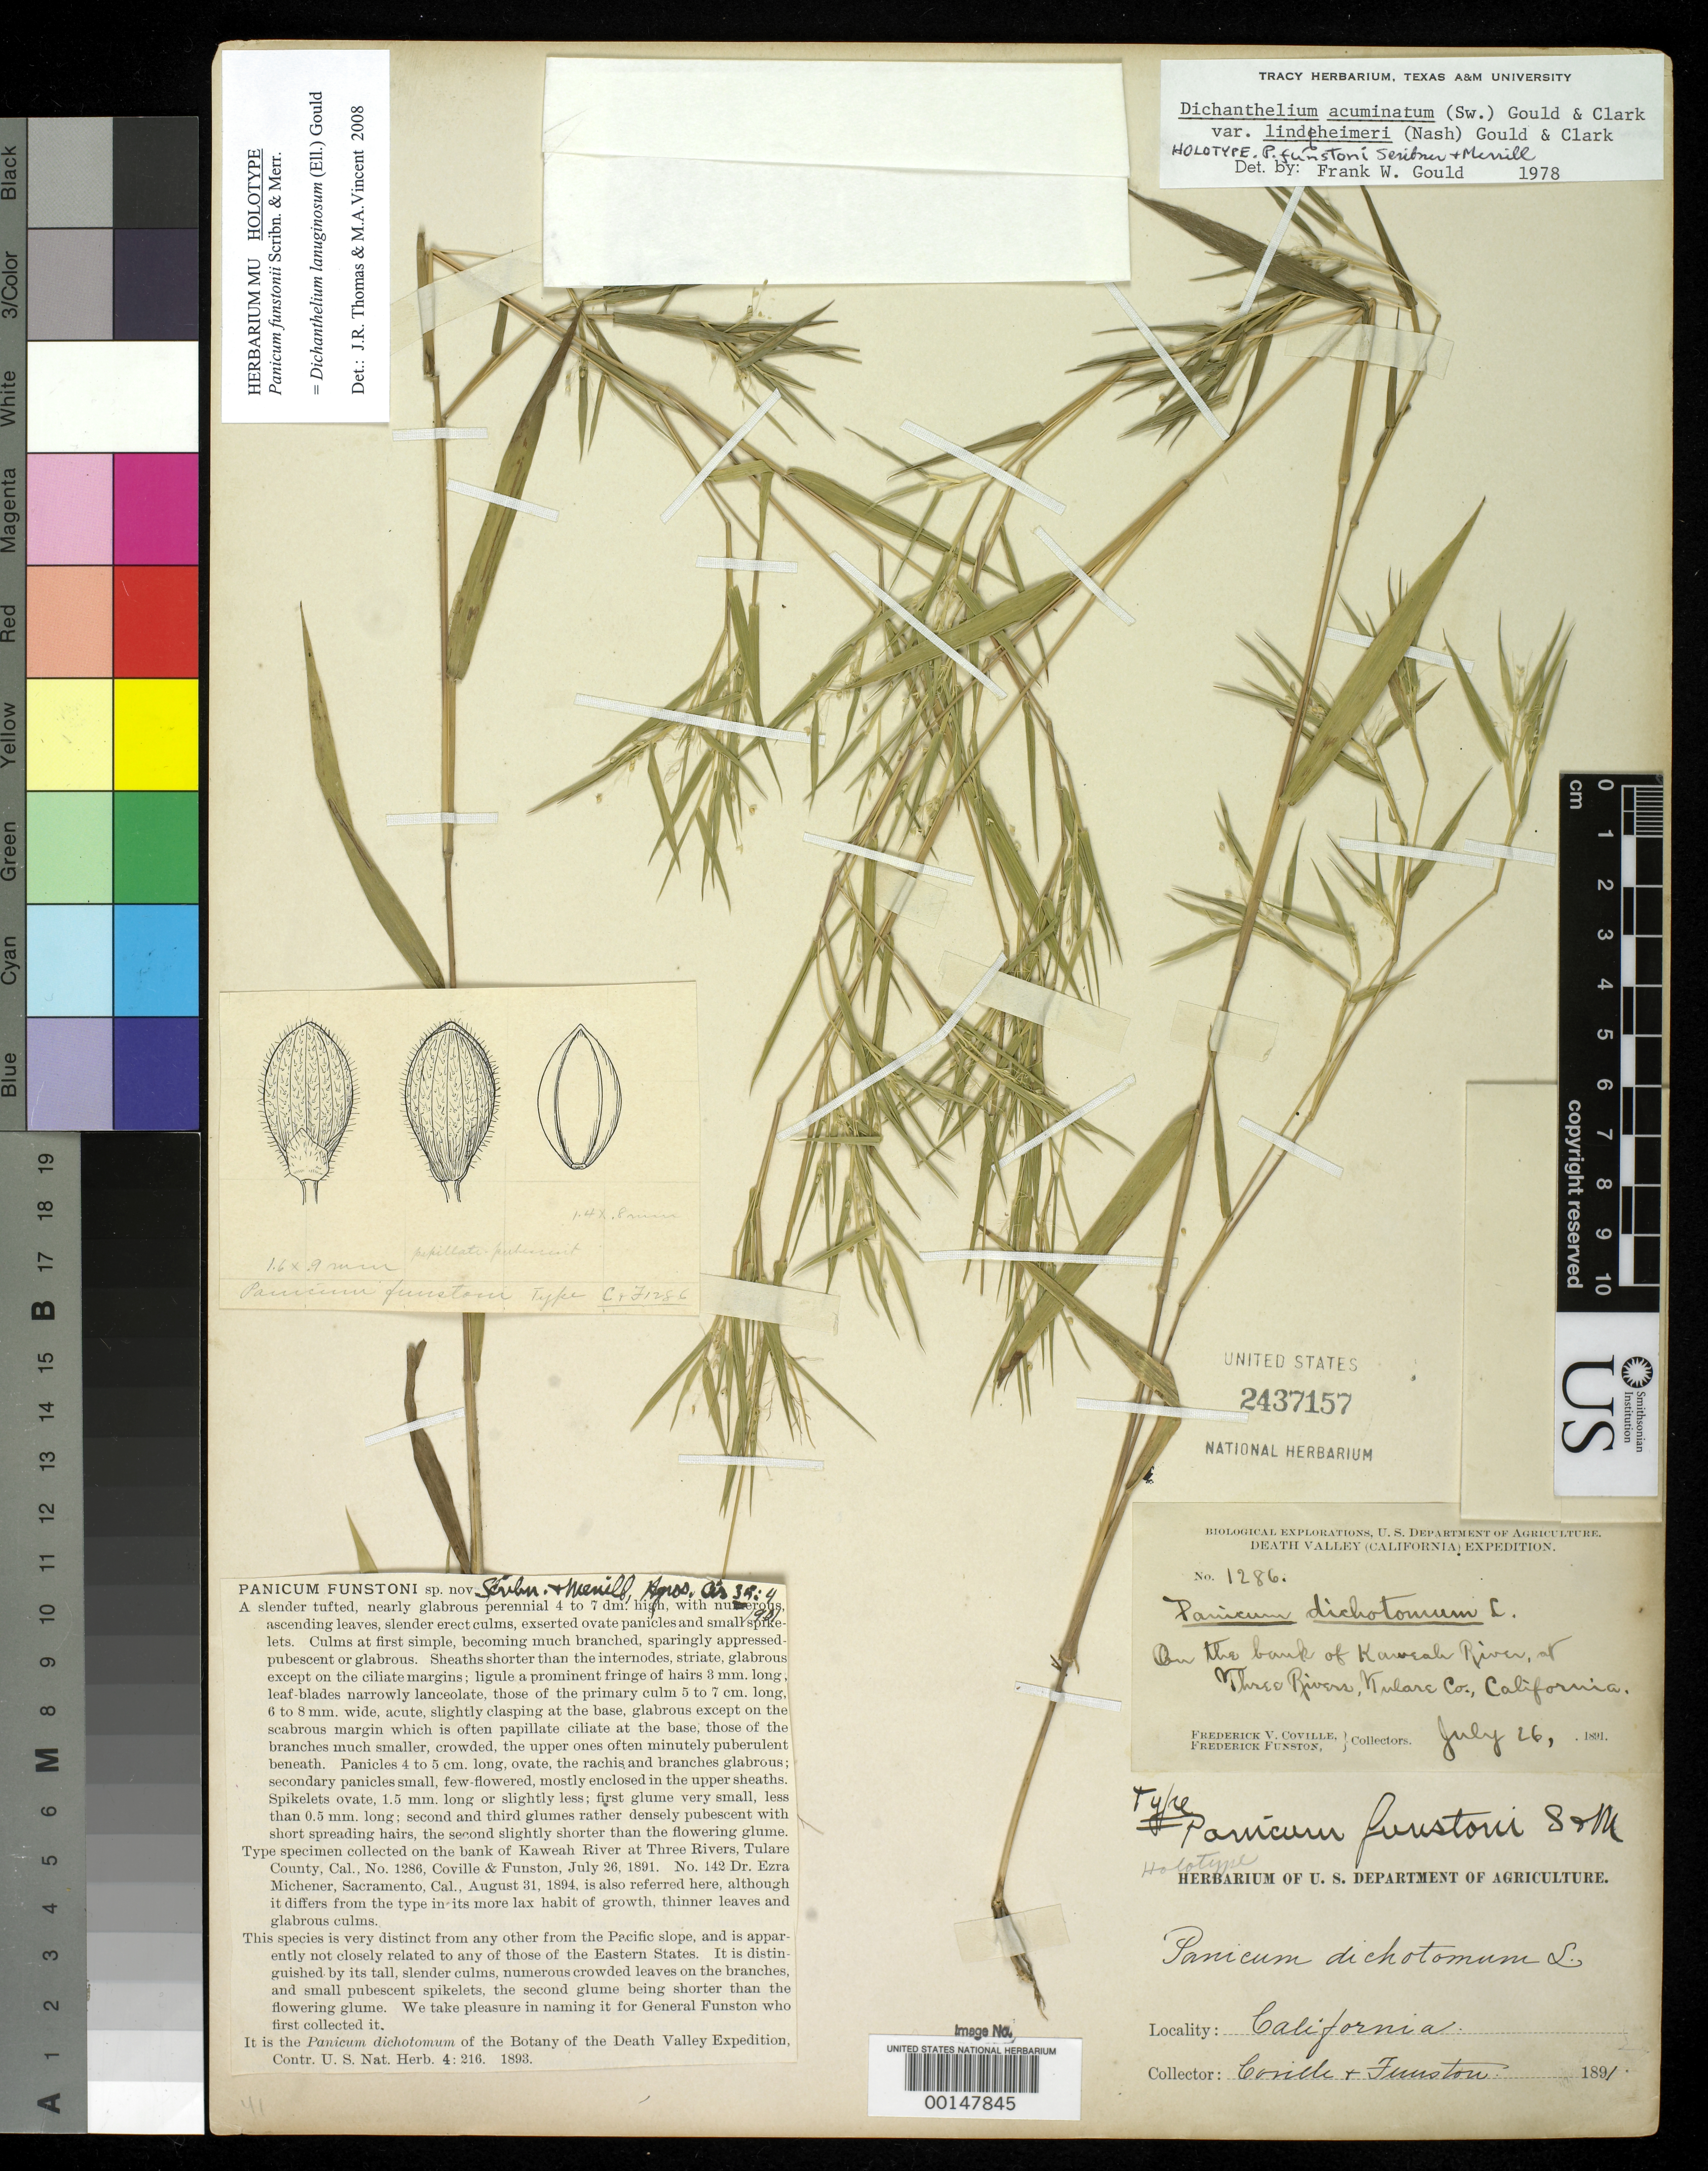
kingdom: Plantae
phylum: Tracheophyta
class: Liliopsida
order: Poales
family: Poaceae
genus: Panicum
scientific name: Panicum funstonii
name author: Scribn. & Merr.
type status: Holotype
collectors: F. V. Coville & F. Funston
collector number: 1286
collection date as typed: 26 Jul 1891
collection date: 1891-07-26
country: United States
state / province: California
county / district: Tulare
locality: Kaweak River at Three Rivers.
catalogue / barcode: US 2437157